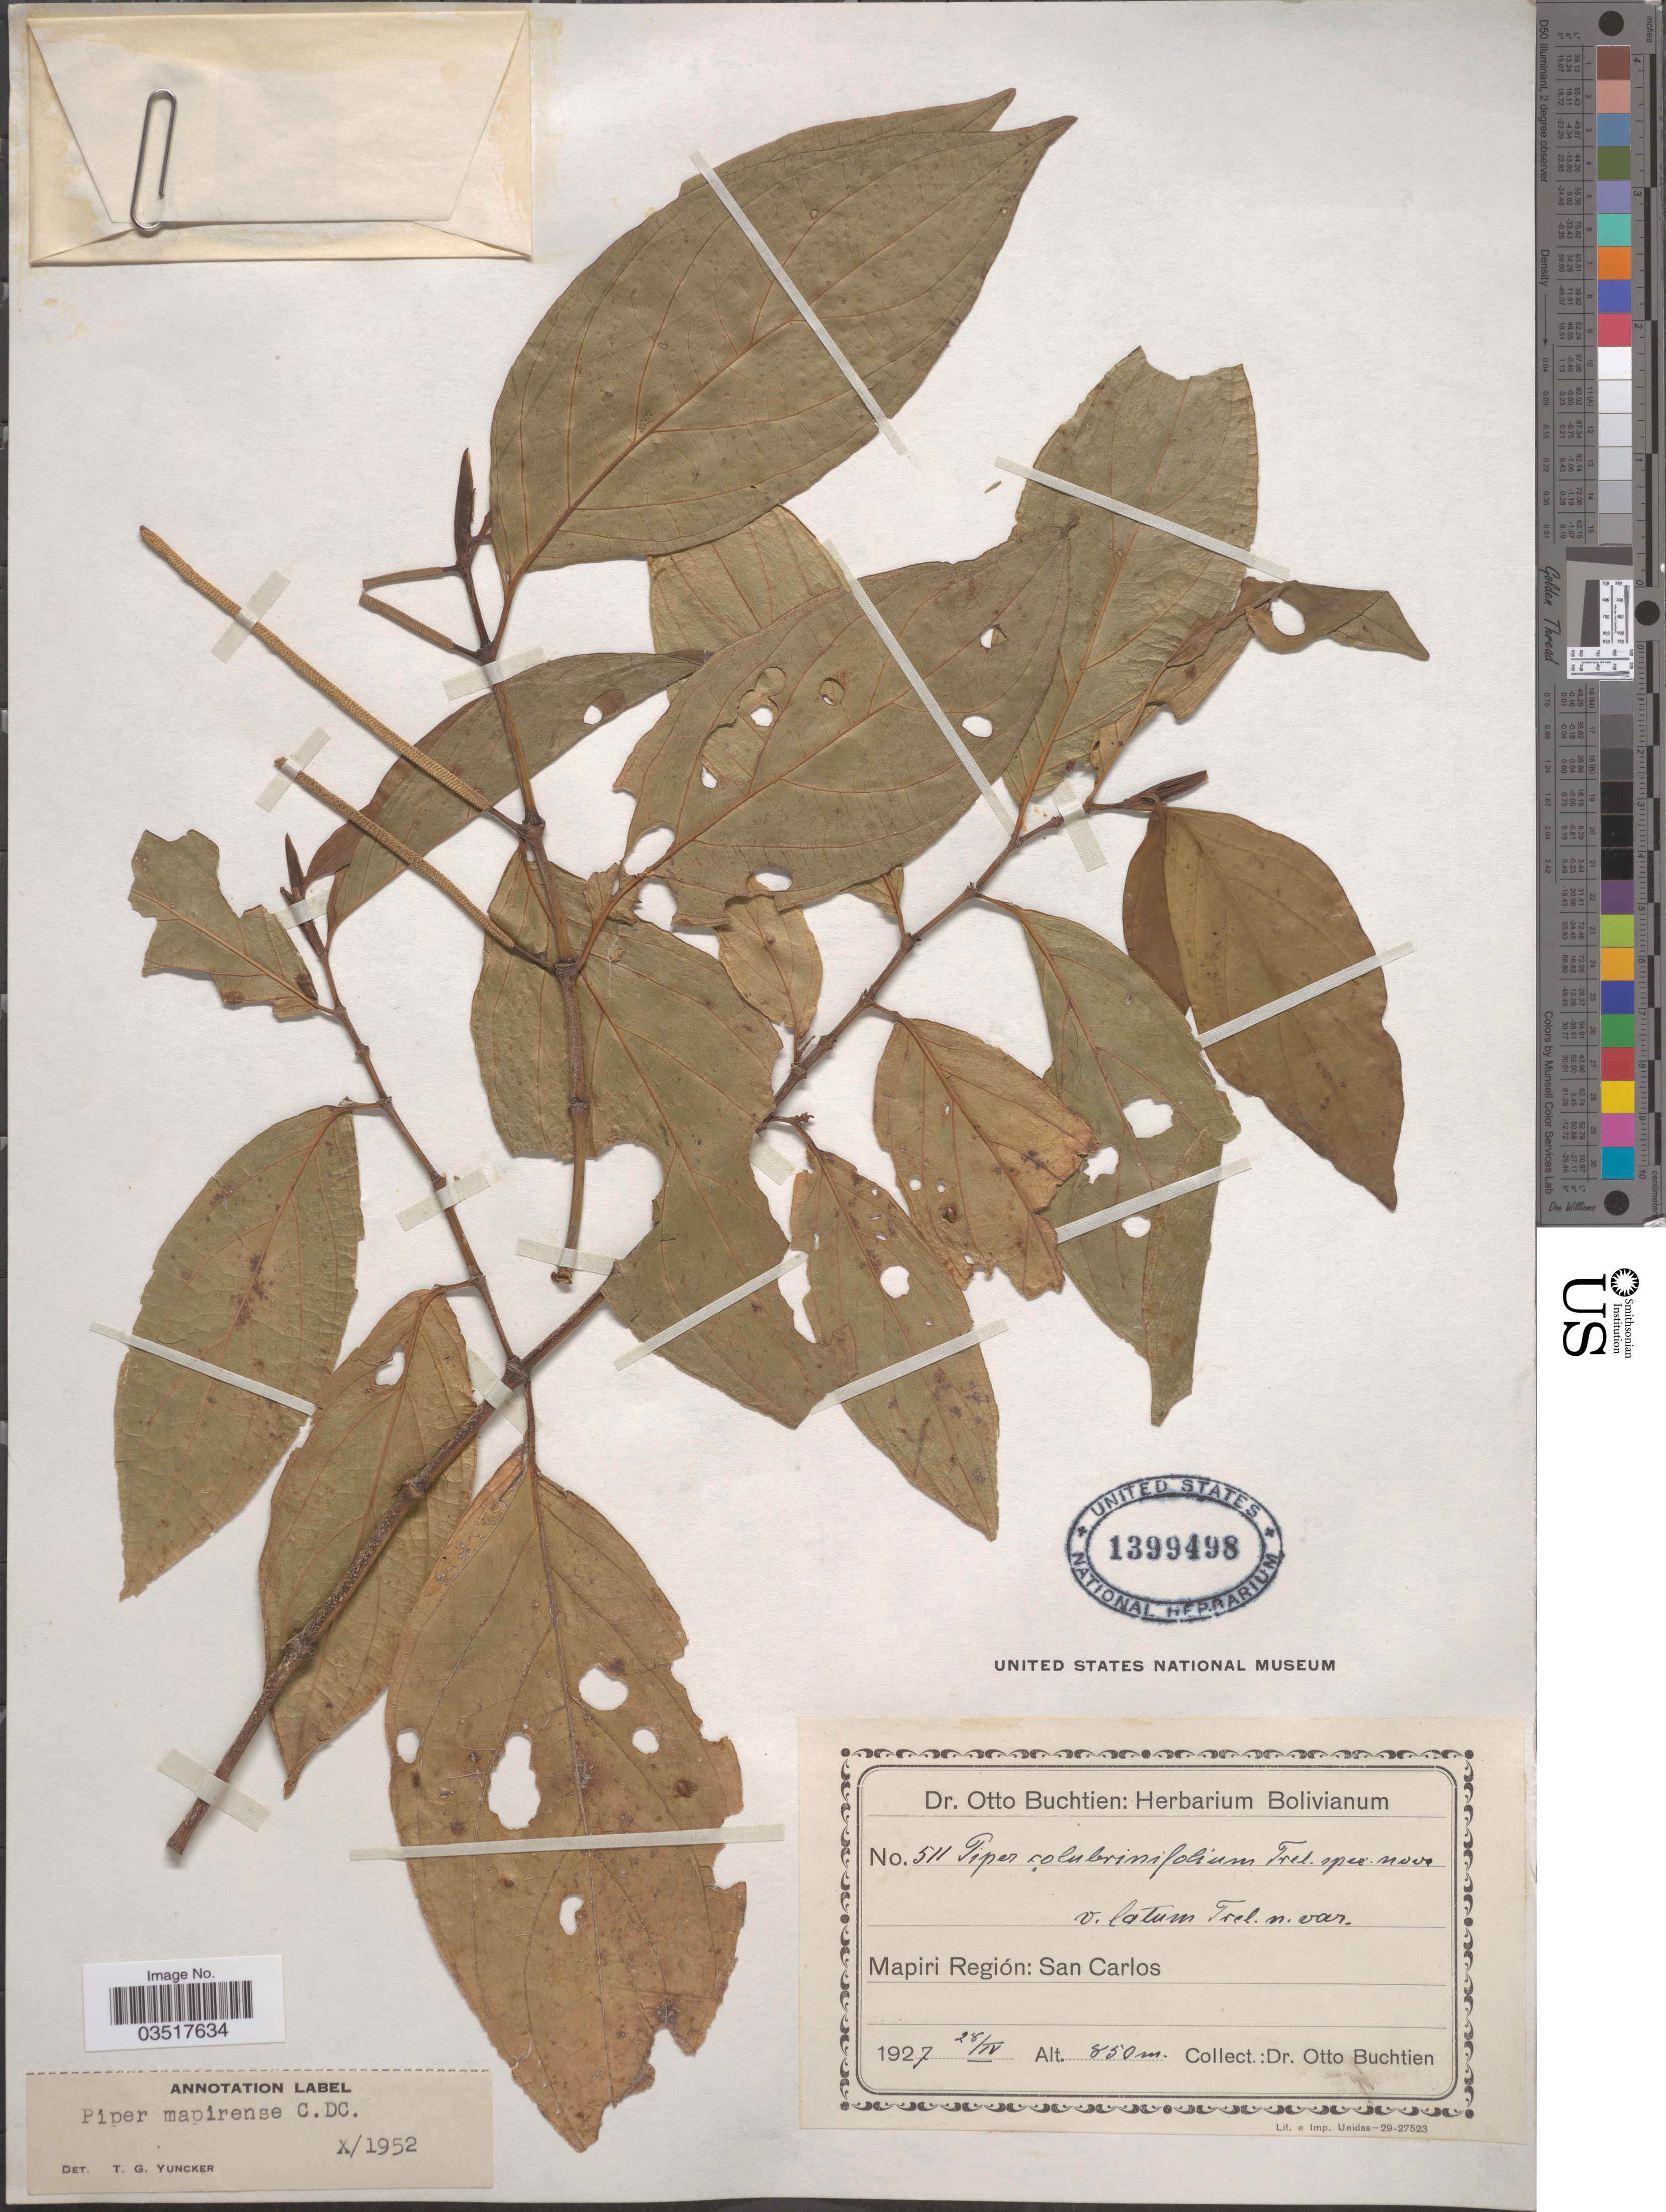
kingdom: Plantae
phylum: Tracheophyta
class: Magnoliopsida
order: Piperales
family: Piperaceae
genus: Piper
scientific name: Piper mapirense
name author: C. DC.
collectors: O. Buchtien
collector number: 511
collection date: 1927-04-28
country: Bolivia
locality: Mapiri Región: San Carlos.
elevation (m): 850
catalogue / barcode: US 1399498